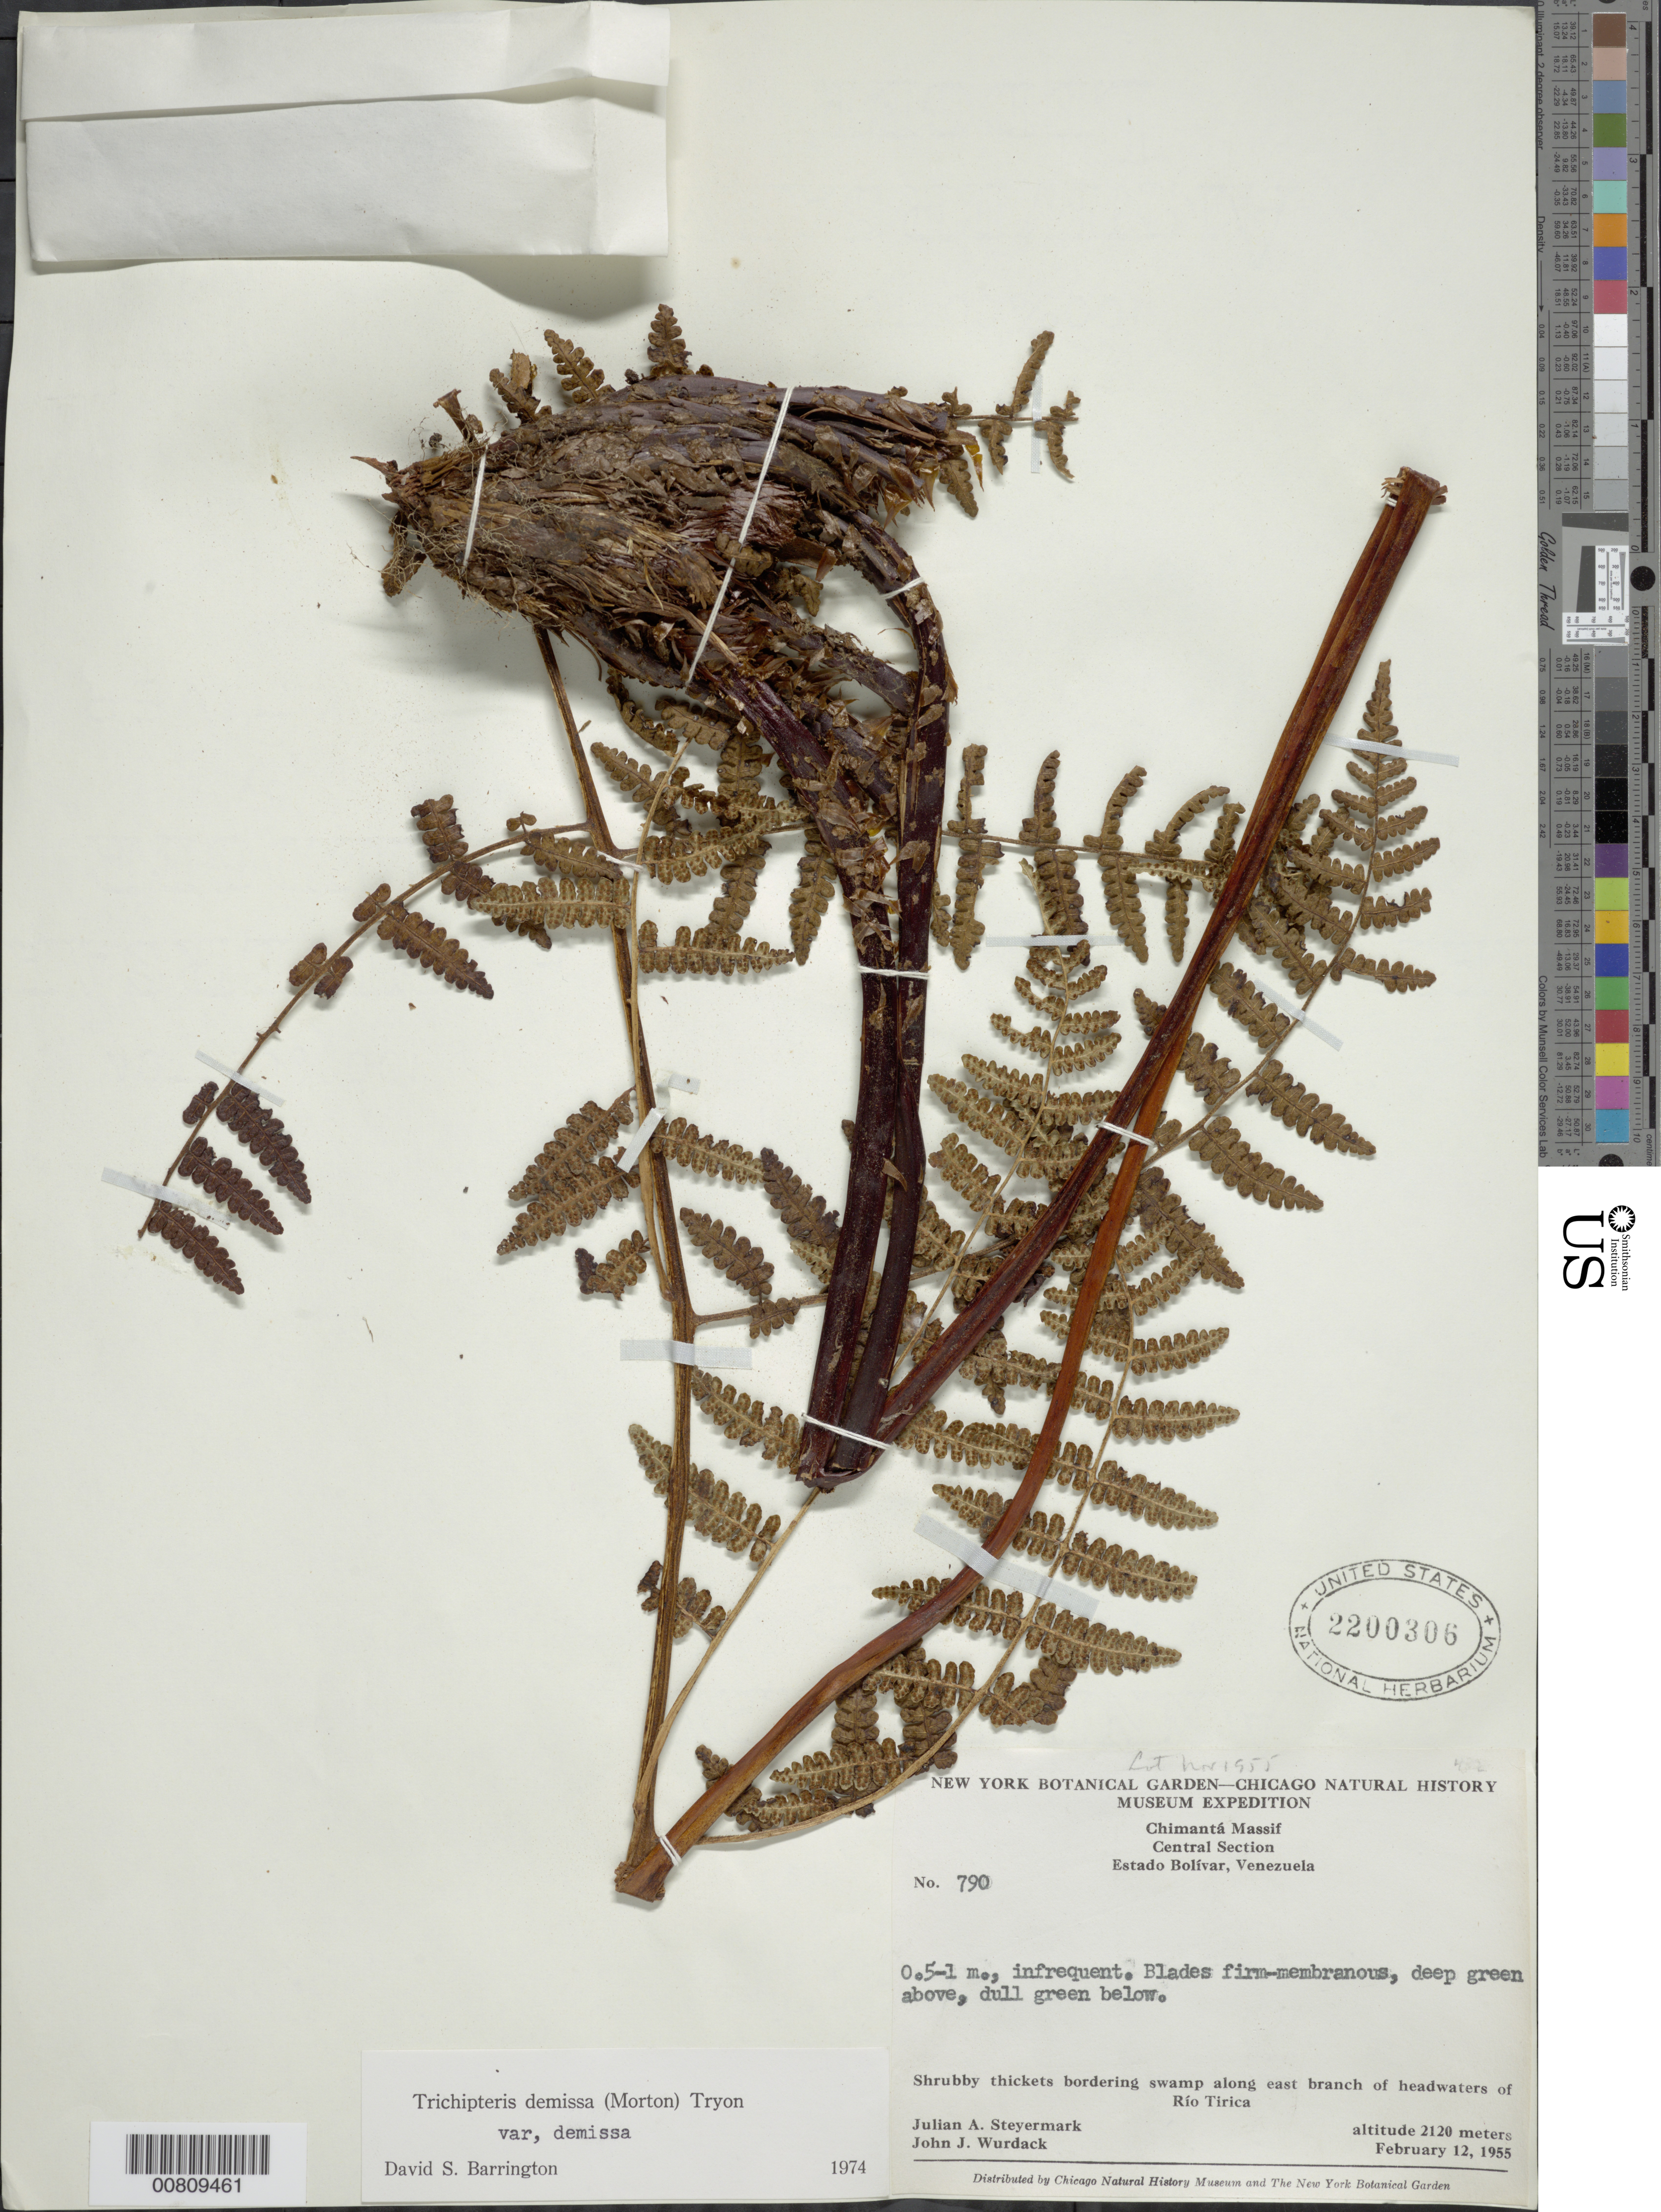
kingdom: Plantae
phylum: Tracheophyta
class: Polypodiopsida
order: Cyatheales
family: Cyatheaceae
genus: Cyathea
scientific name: Cyathea demissa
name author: (C.V. Morton) A.R. Sm. ex Lellinger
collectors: J. Steyermark & J. J. Wurdack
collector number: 55 790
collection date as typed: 12-Feb-55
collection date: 1955-02-12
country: Venezuela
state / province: Bolívar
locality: Chimantá Massif, central section, along east branch of headwaters of Río Tirica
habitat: Shrubby thickets bordering swamp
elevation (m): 2120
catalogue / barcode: US 2200306